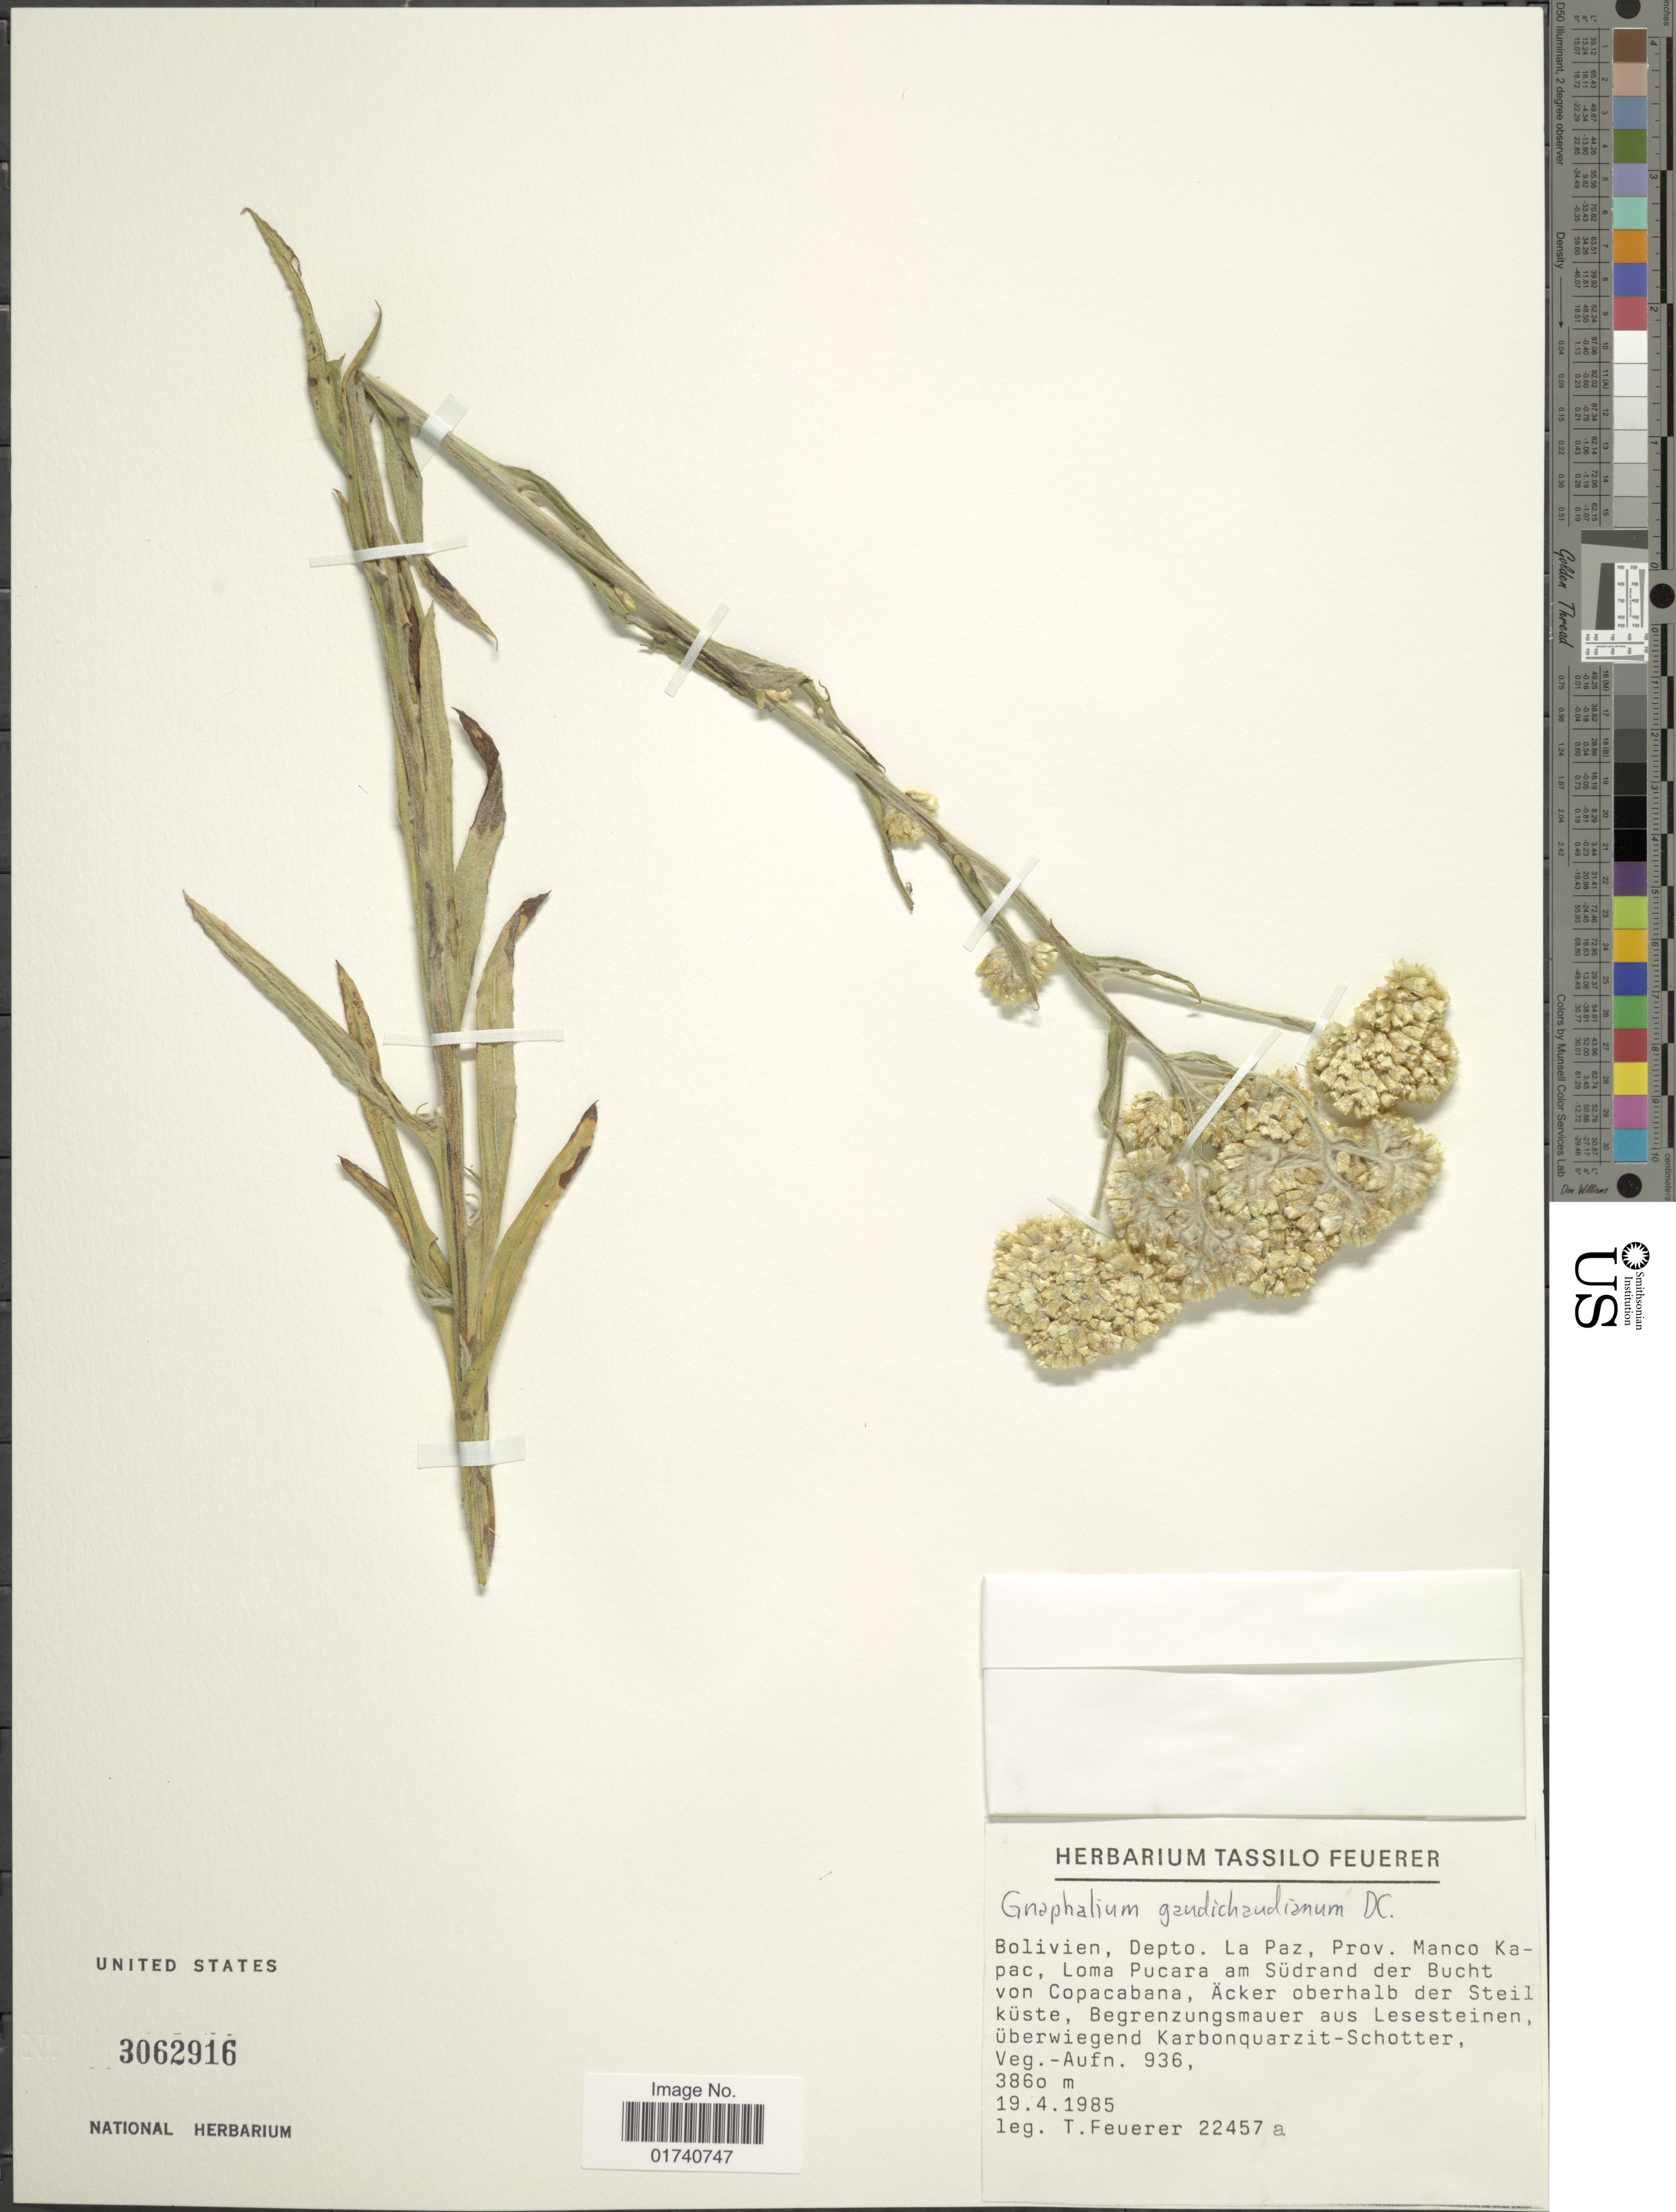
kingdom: Plantae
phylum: Tracheophyta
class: Magnoliopsida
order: Asterales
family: Asteraceae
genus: Pseudognaphalium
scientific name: Pseudognaphalium gaudichaudianum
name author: (DC.) Anderb.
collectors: T. Feuerer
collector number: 22457a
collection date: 1985-04-19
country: Bolivia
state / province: La Paz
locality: Bolivien. Depto. La Paz, Prov. Manco Kapac, Loma Pucara am Sudrand der Bucht von Copacabana, Acker oberhalb der Steil kuste, Begrenzugsmauer aus Lesesteinen, uberwiegend Karbonquarzit-Schotter, Veg.-Aufn. 936.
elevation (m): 3860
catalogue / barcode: US 3062916